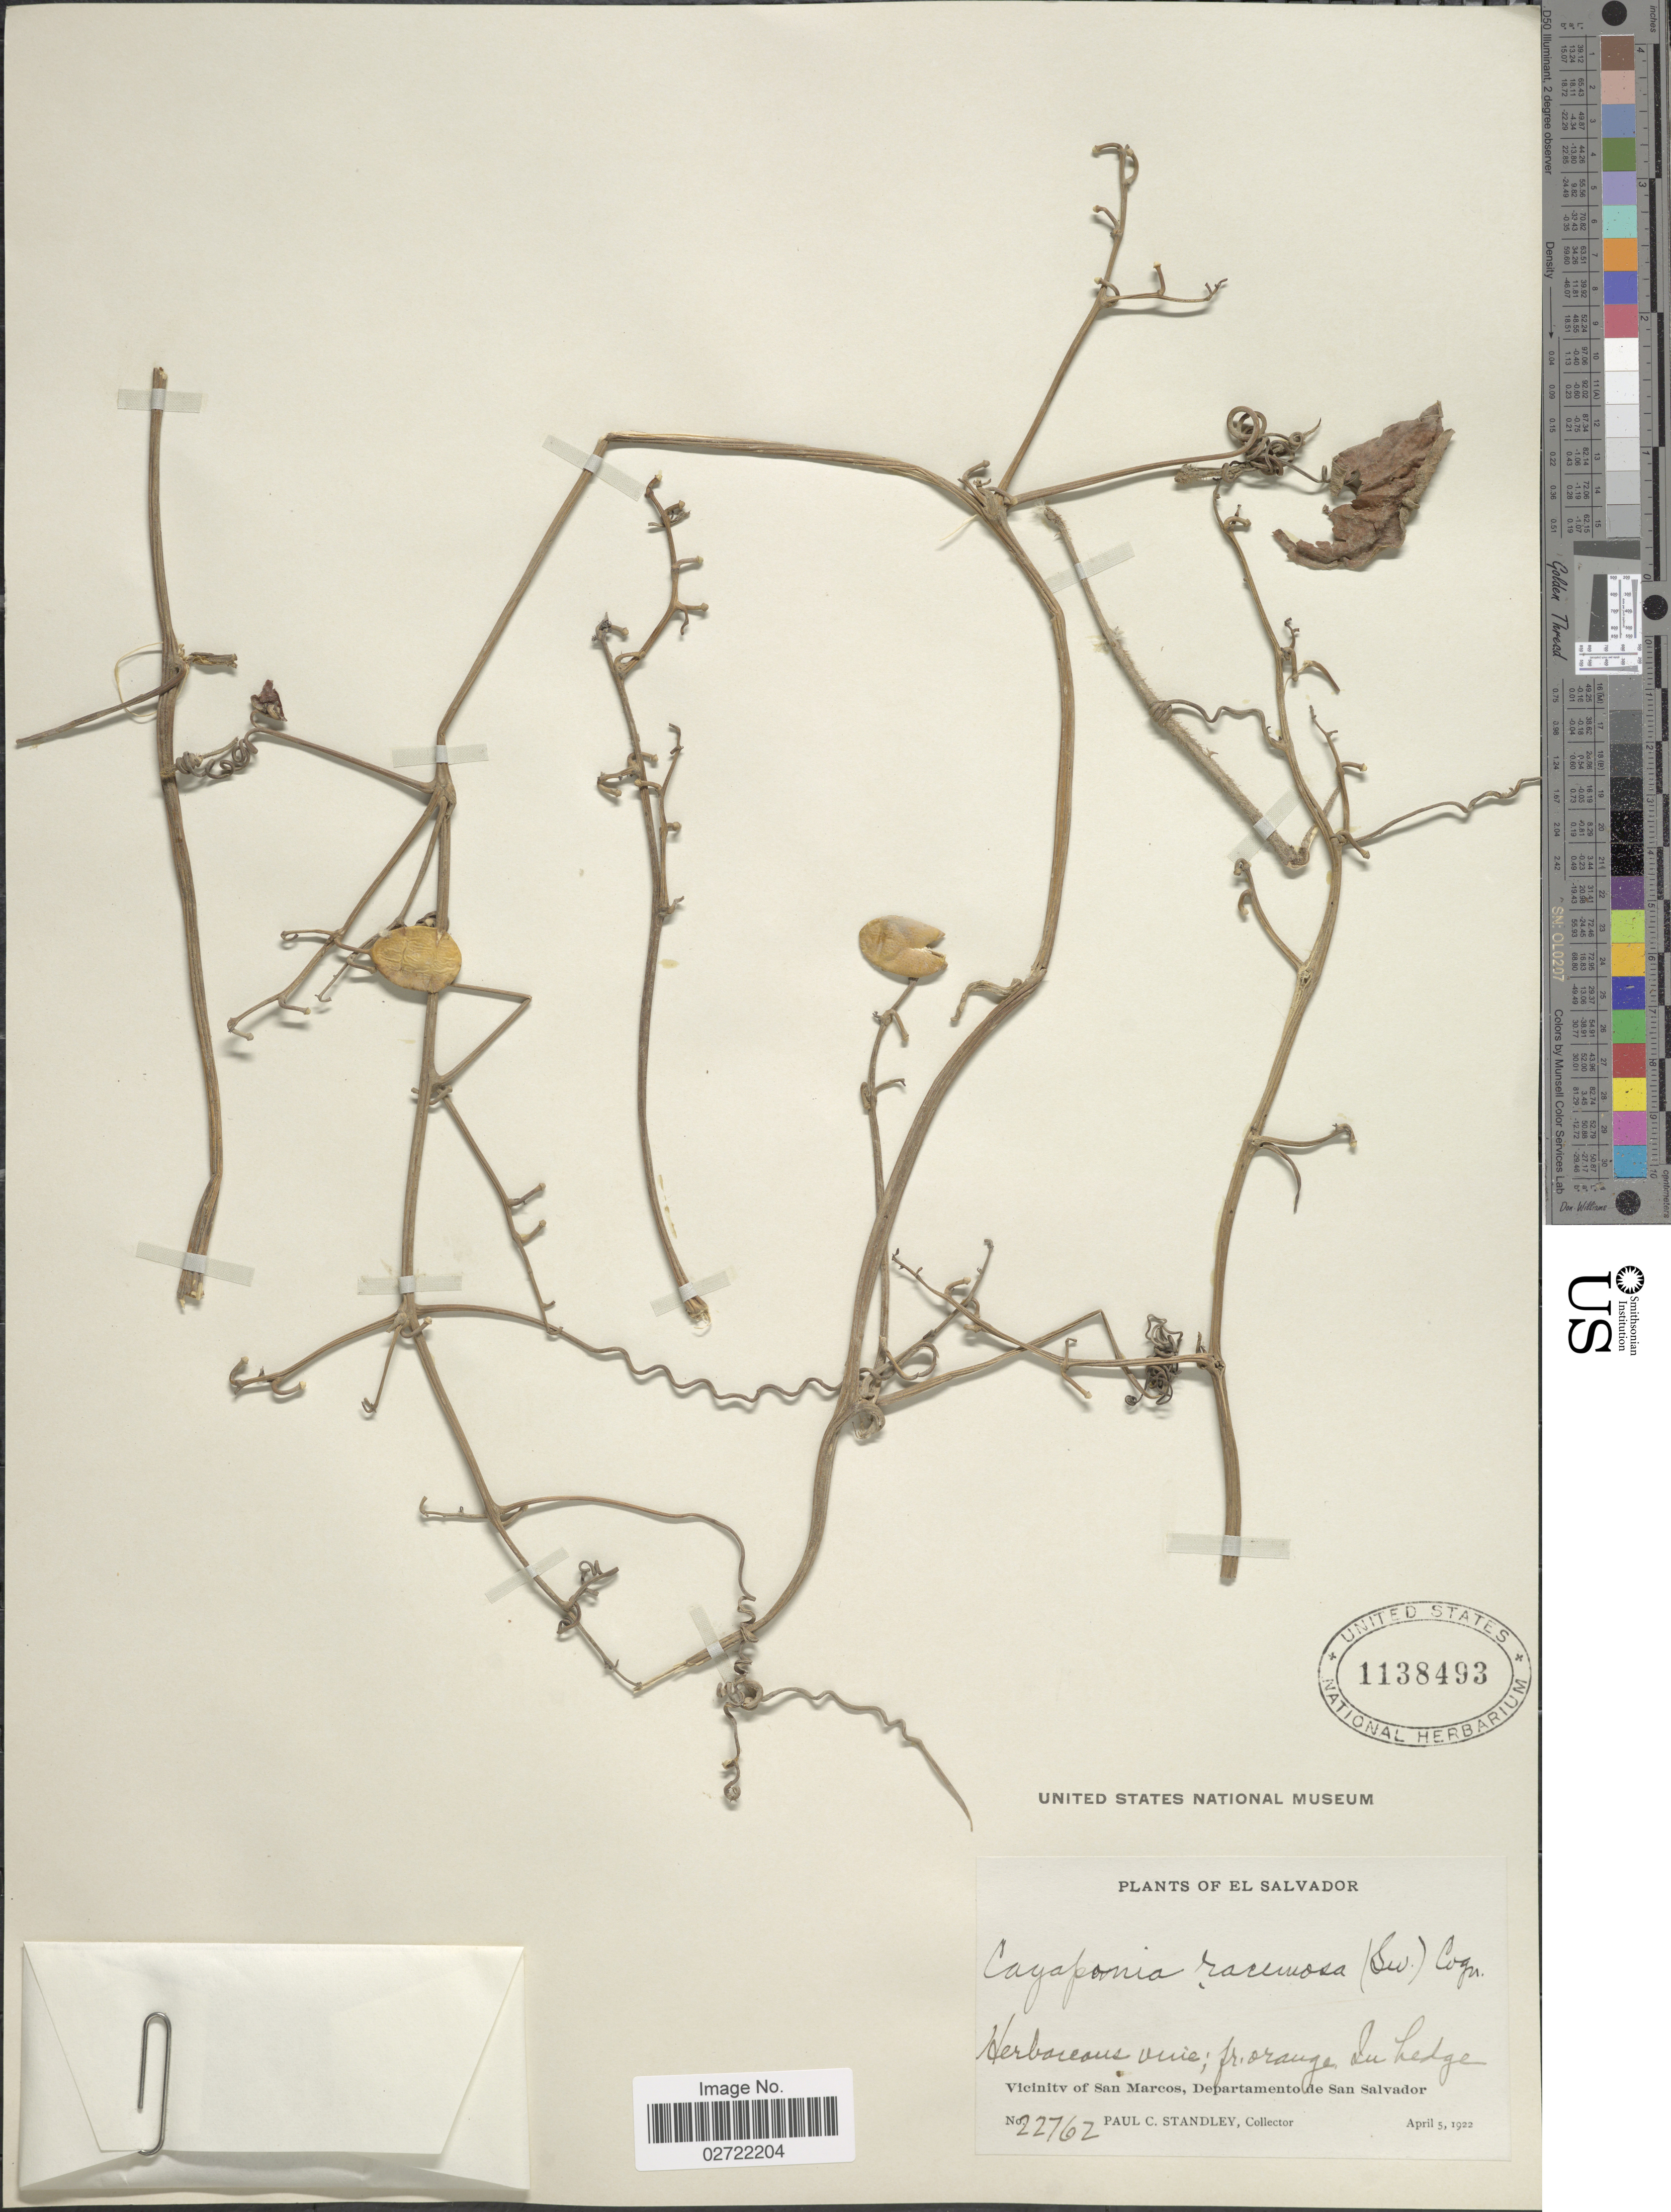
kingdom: Plantae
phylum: Tracheophyta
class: Magnoliopsida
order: Cucurbitales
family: Cucurbitaceae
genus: Cayaponia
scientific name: Cayaponia racemosa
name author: (Mill.) Cogn.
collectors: P. C. Standley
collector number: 22762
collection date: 1922-04-05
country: El Salvador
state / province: San Salvador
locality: Vicinity of San Marcos, Departamento de San Salvador.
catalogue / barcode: US 1138493